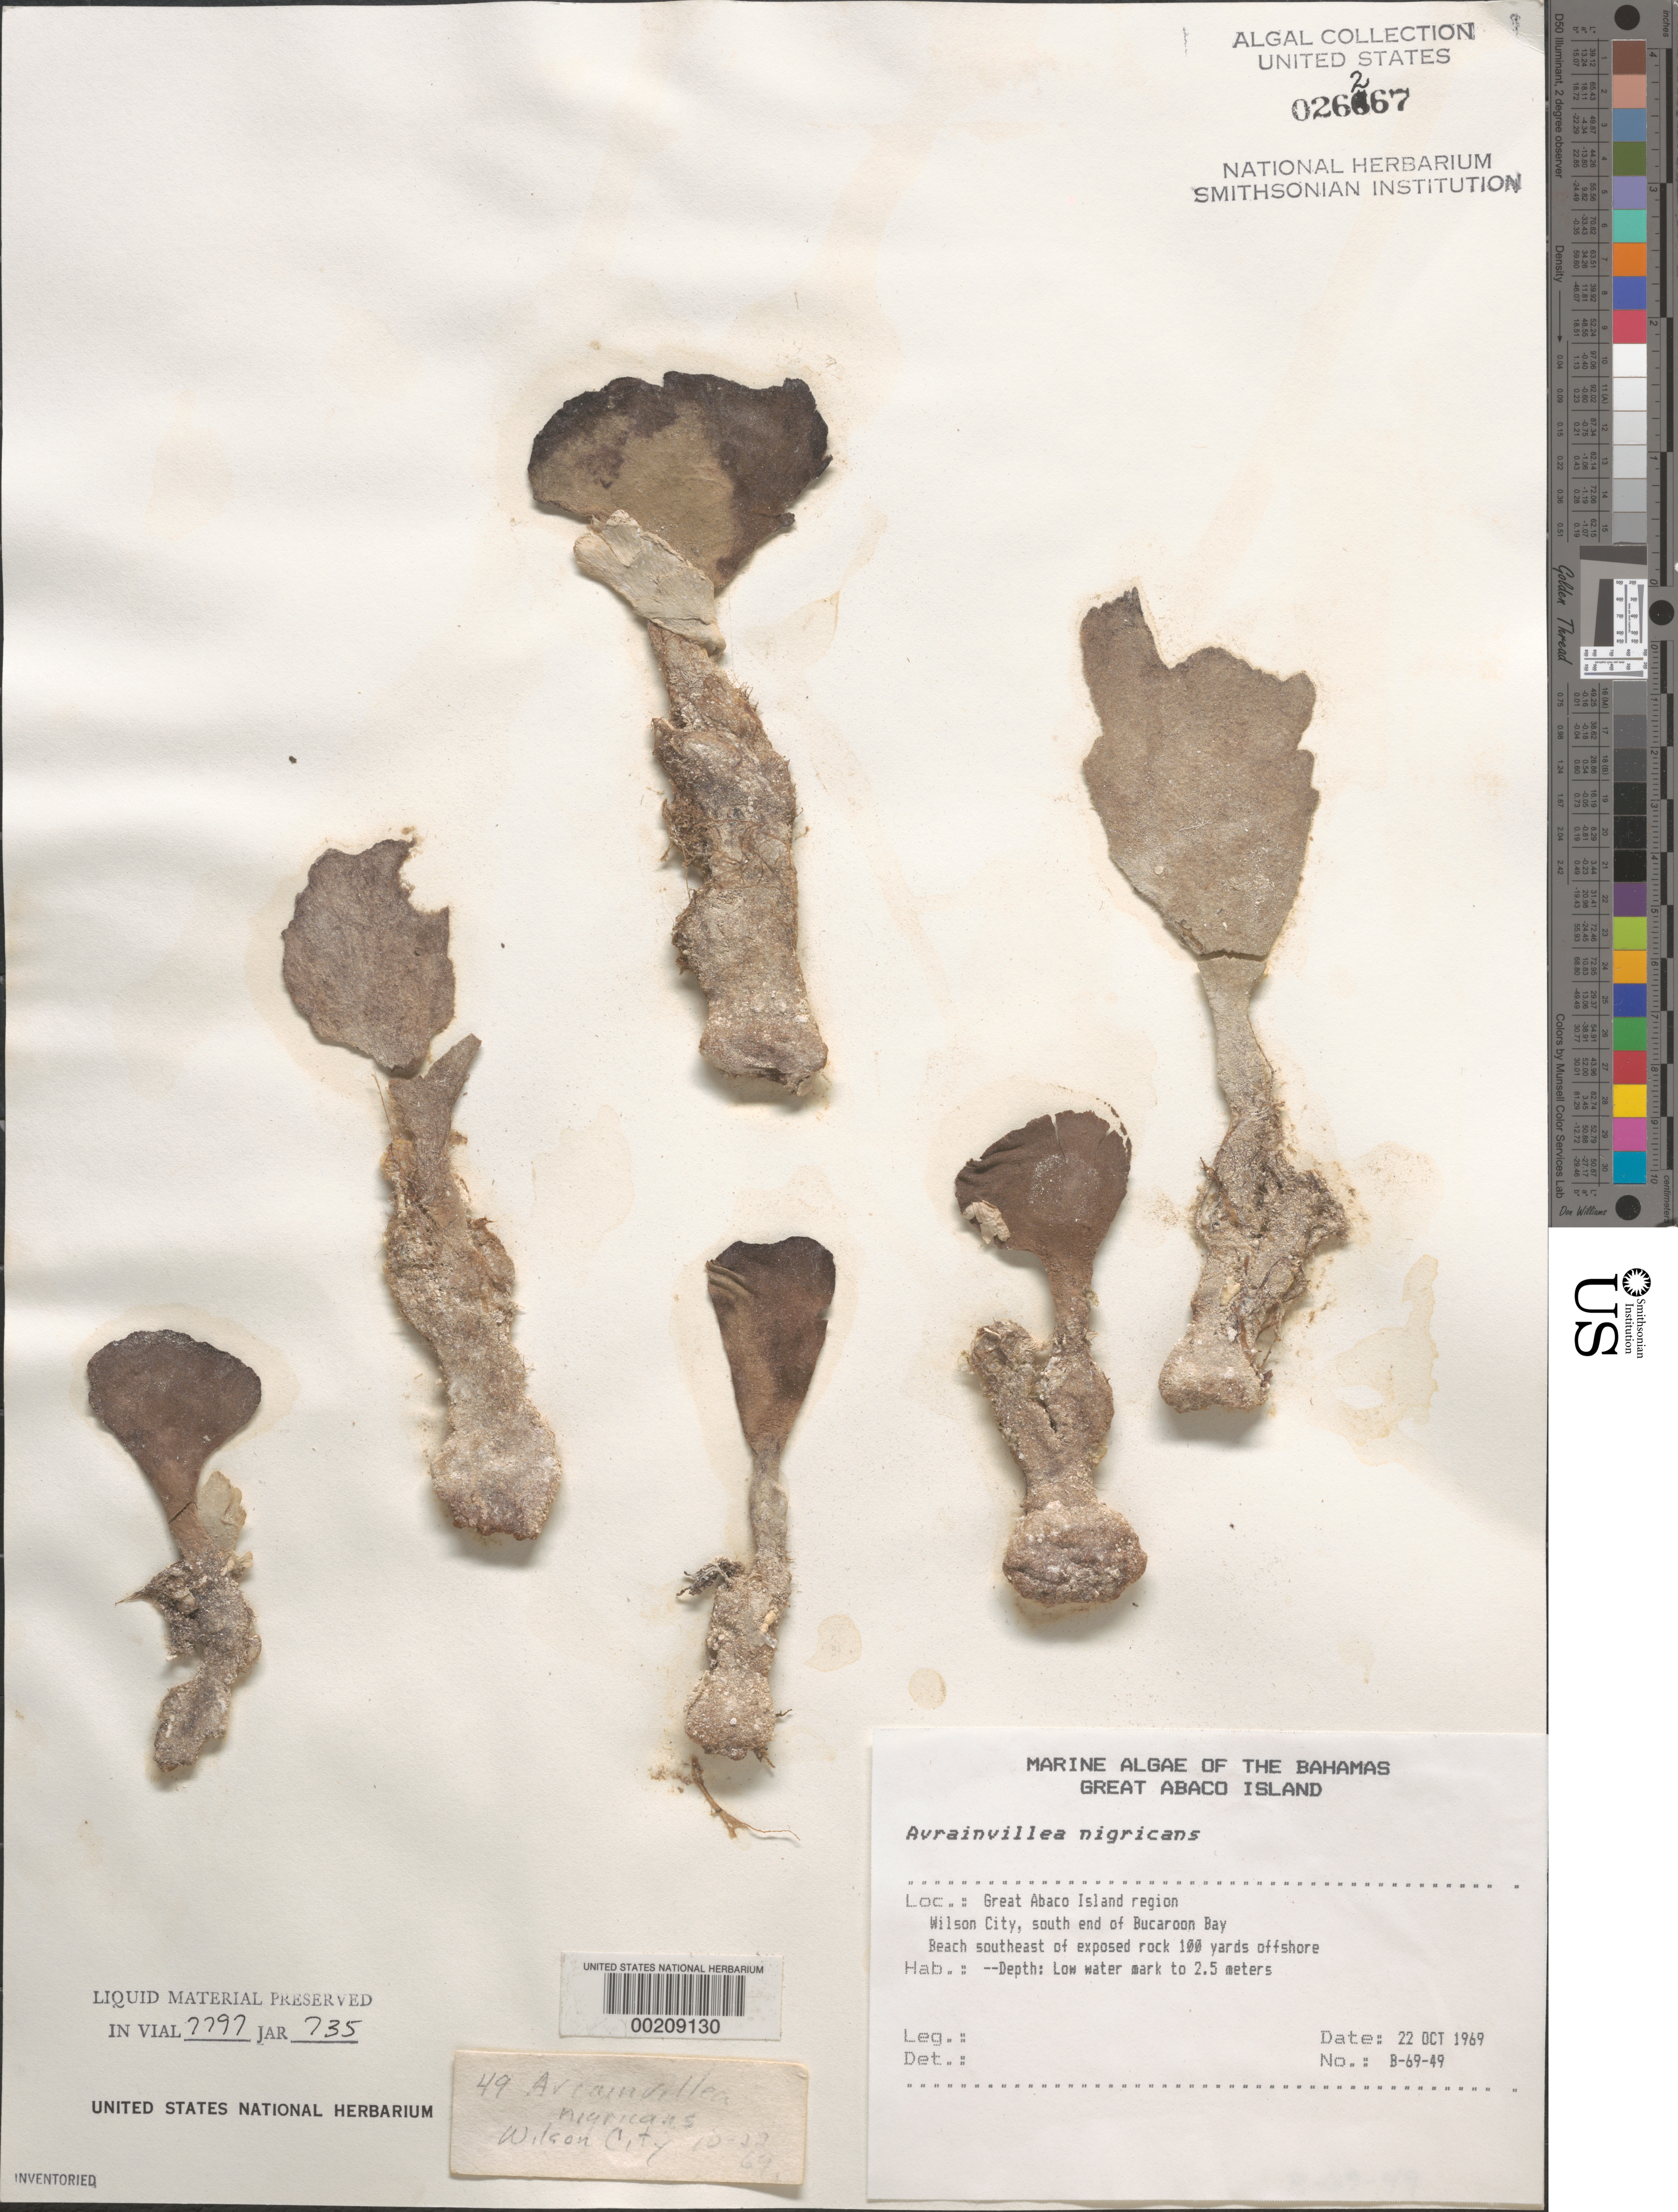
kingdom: Plantae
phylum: Chlorophyta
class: Ulvophyceae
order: Bryopsidales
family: Dichotomosiphonaceae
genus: Avrainvillea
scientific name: Avrainvillea nigricans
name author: Decne.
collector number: B-69-49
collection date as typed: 22 Oct 1969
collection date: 1969-10-22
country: Bahamas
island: Great Abaco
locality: Wilson City, Buckaroon Bay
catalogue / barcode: US 26267